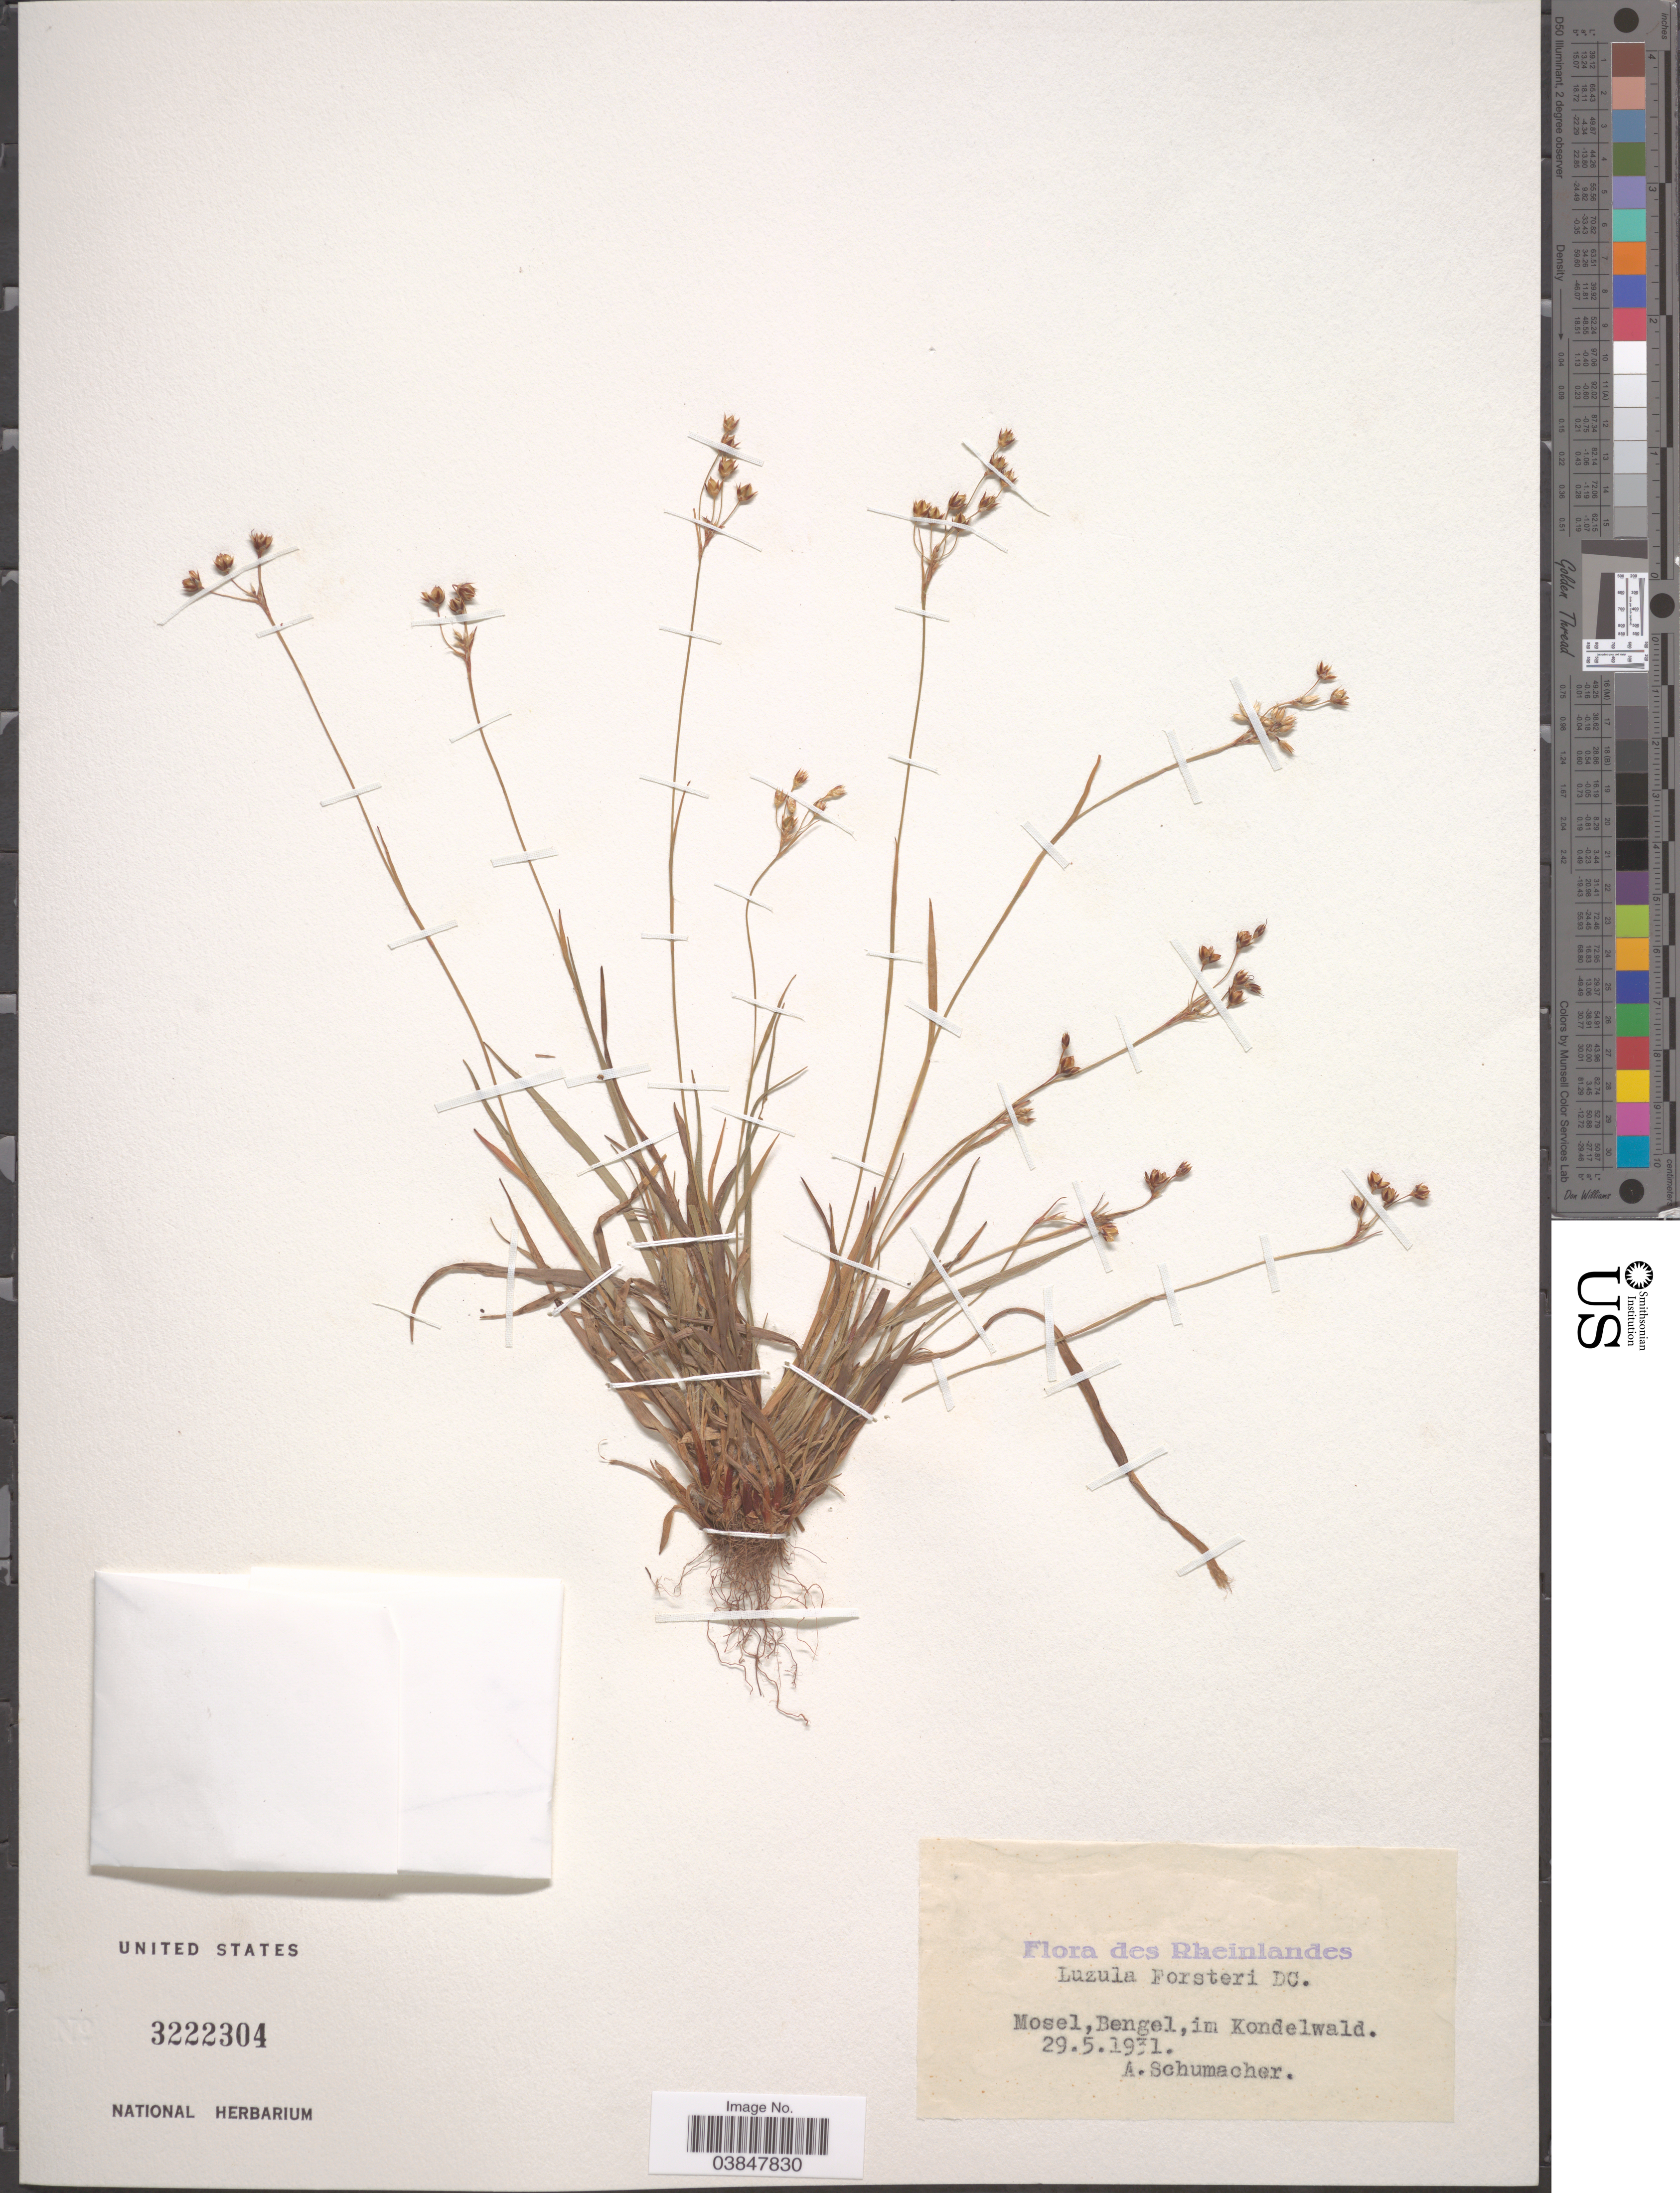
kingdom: Plantae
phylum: Tracheophyta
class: Liliopsida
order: Poales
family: Juncaceae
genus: Luzula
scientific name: Luzula forsteri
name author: (Sm.) DC.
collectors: A. Schumacher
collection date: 1931-05-29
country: Germany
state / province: Rhineland-Palatinate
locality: Rheinlandes. Mosel, Bengel, im Kondelwald.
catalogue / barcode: US 3222304